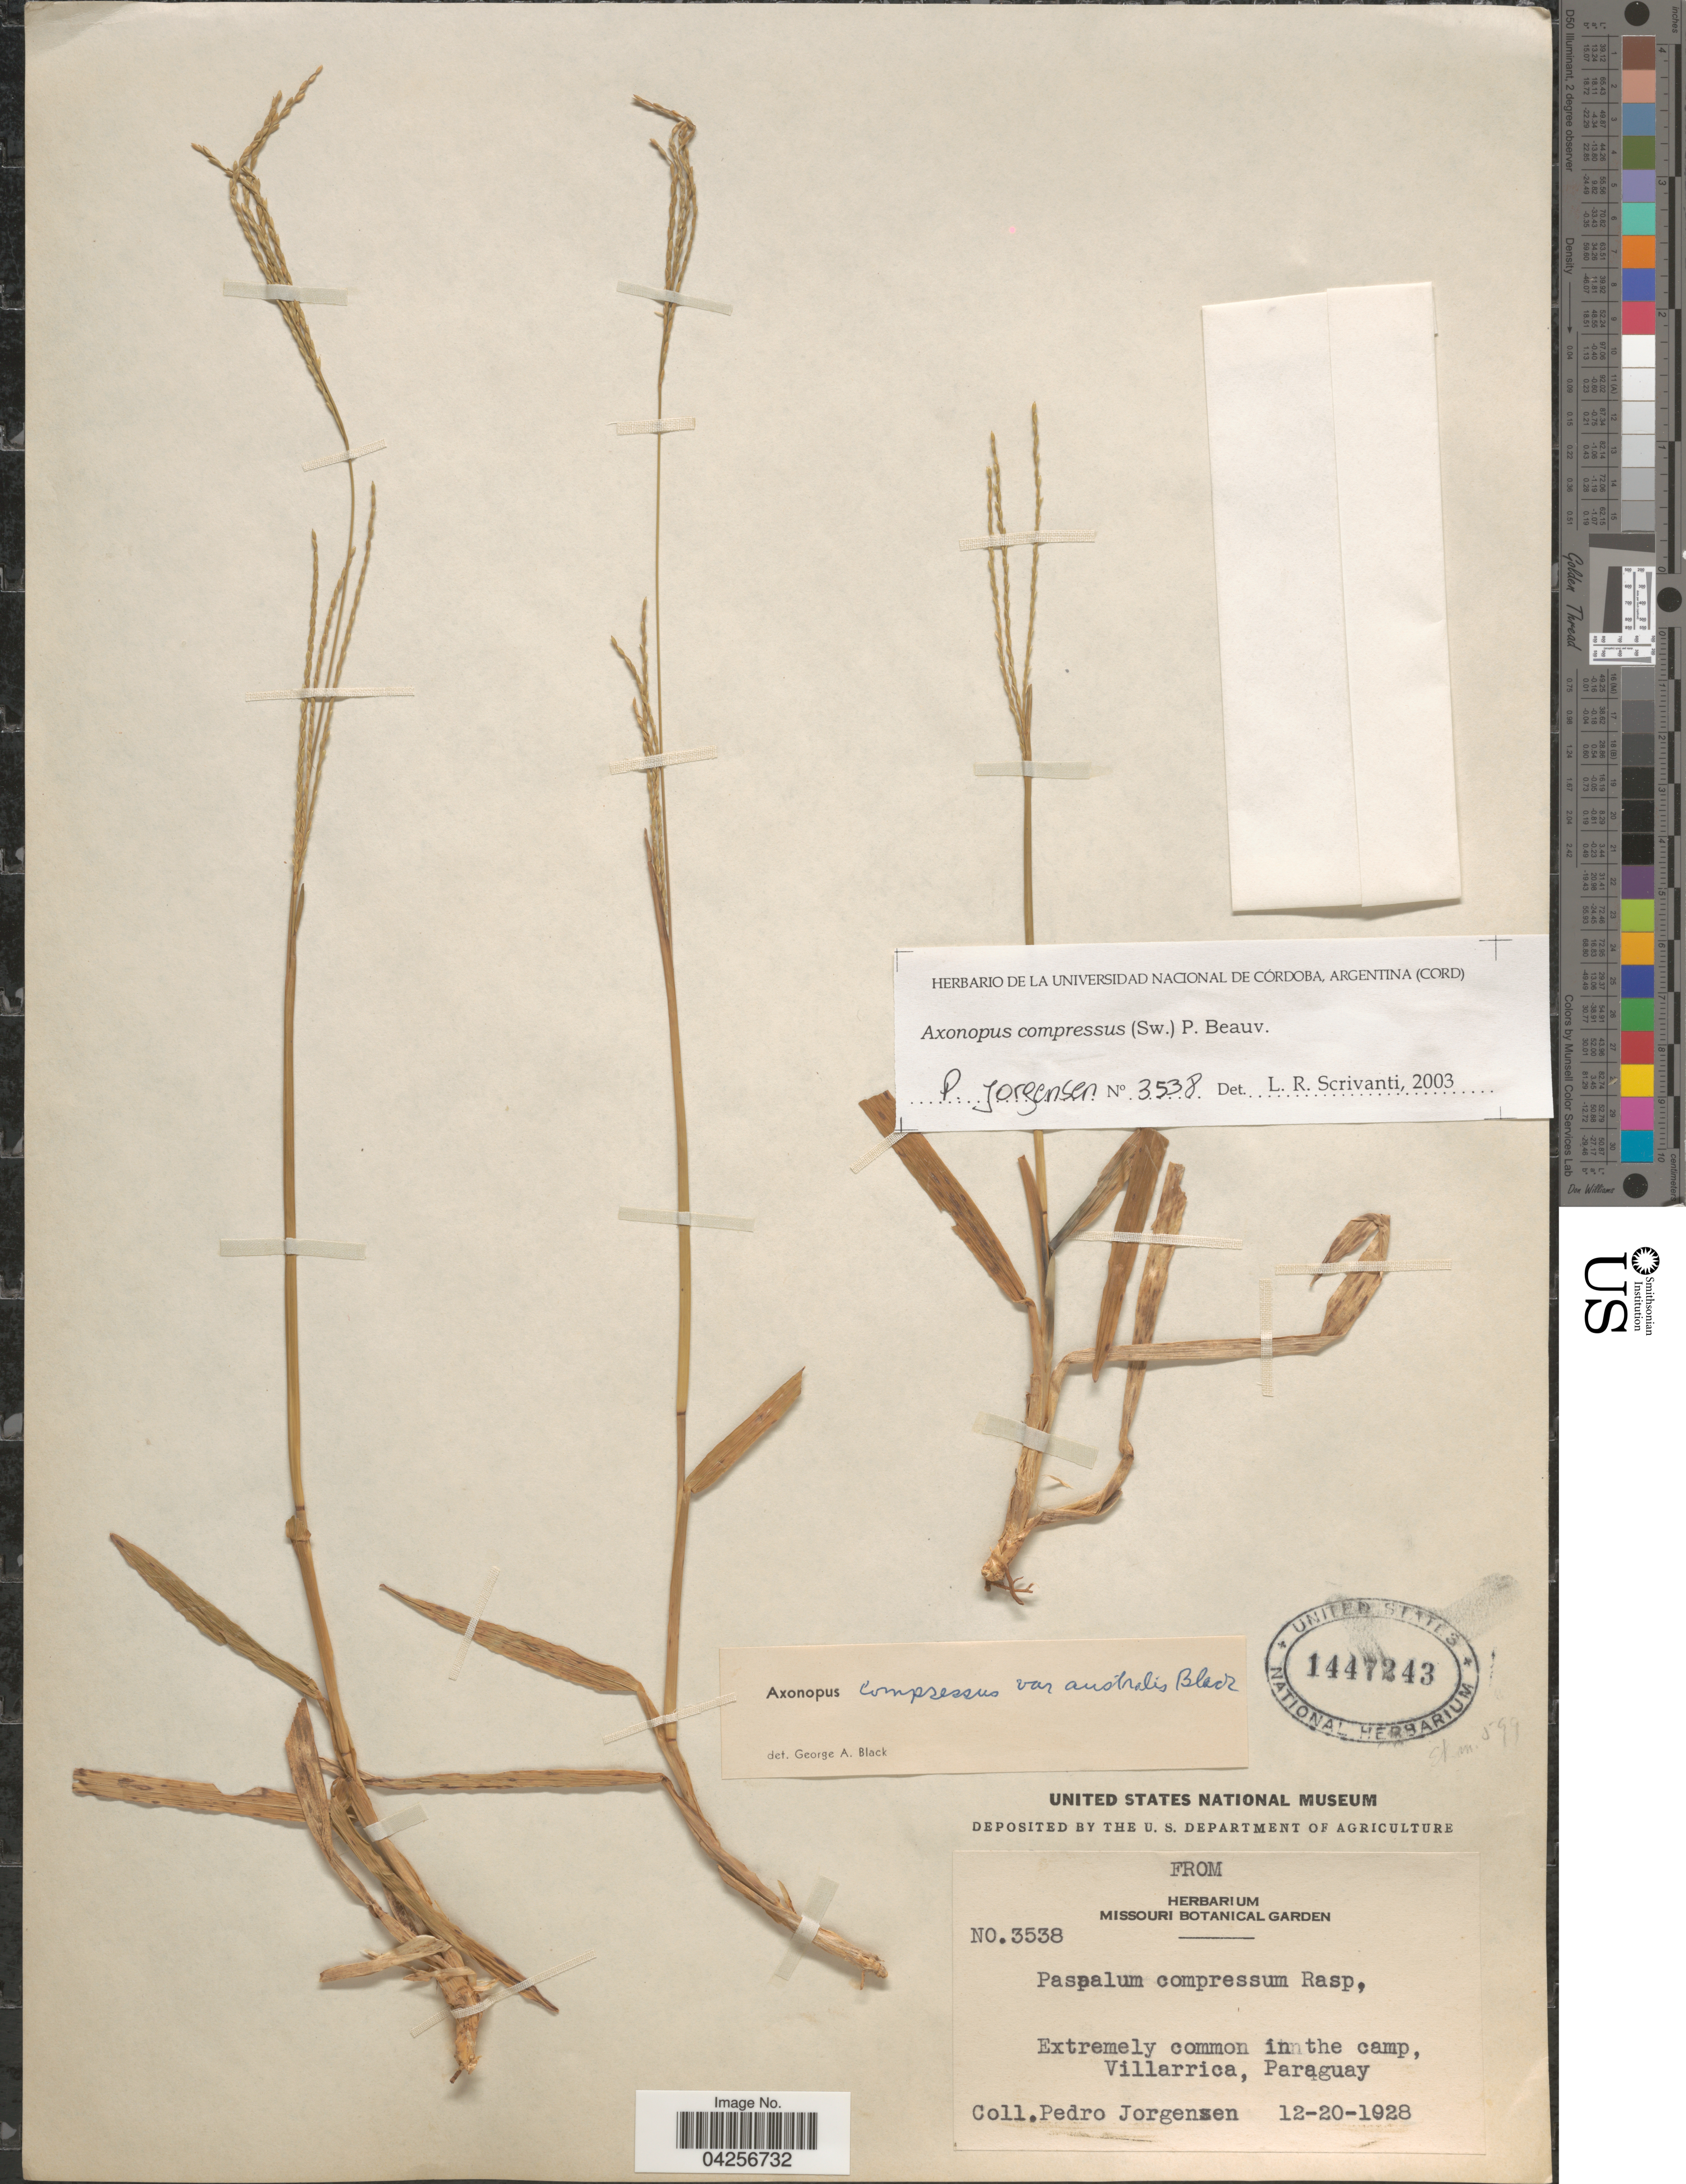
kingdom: Plantae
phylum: Tracheophyta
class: Liliopsida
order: Poales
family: Poaceae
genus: Axonopus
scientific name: Axonopus compressus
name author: (Sw.) P. Beauv.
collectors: P. Jörgensen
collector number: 3538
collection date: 1928-12-20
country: Paraguay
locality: In the camp, Villarrica.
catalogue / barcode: US 1447243